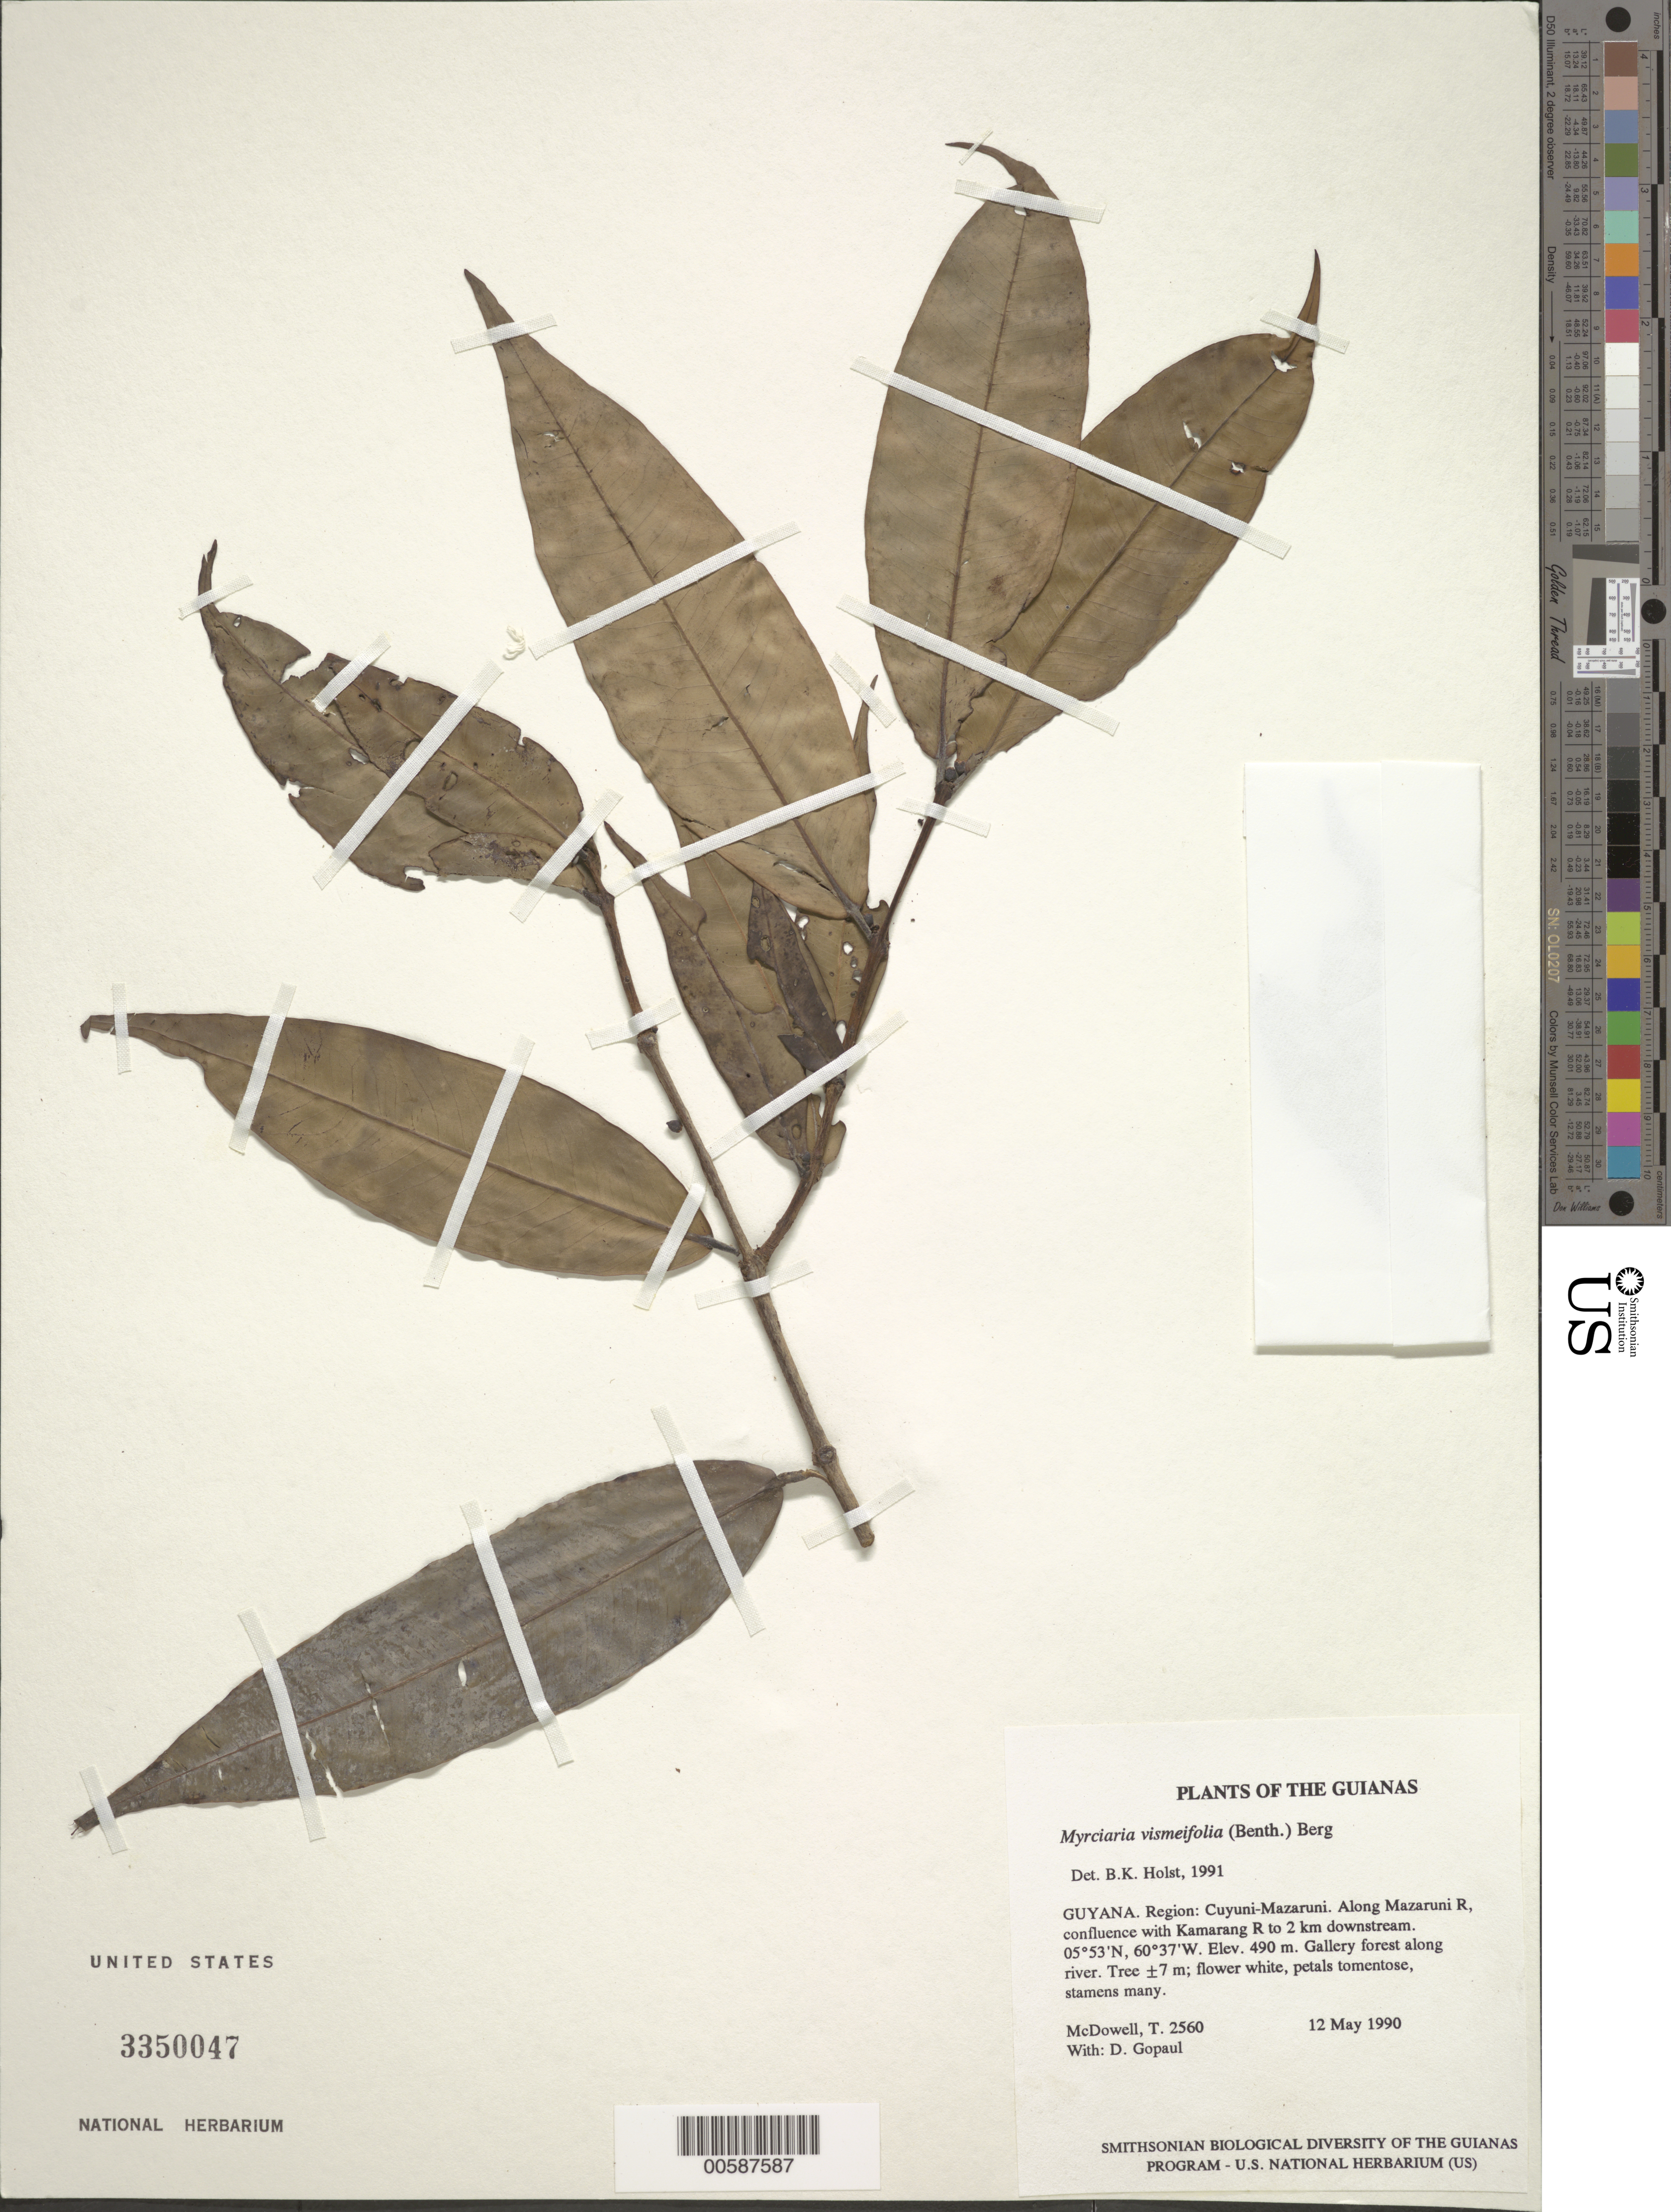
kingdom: Plantae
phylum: Tracheophyta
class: Magnoliopsida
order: Myrtales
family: Myrtaceae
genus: Myrciaria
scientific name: Myrciaria vismiifolia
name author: (Benth.) O. Berg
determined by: Holst, Bruce K.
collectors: T. McDowell & D. Gopaul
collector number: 2560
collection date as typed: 12 May 1990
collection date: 1990-05-12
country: Guyana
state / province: Cuyuni-Mazaruni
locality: Along Mazaruni R, confluence with Kamarang R to 2 km downstream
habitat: Gallery forest along river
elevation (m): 490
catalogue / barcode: US 3350047